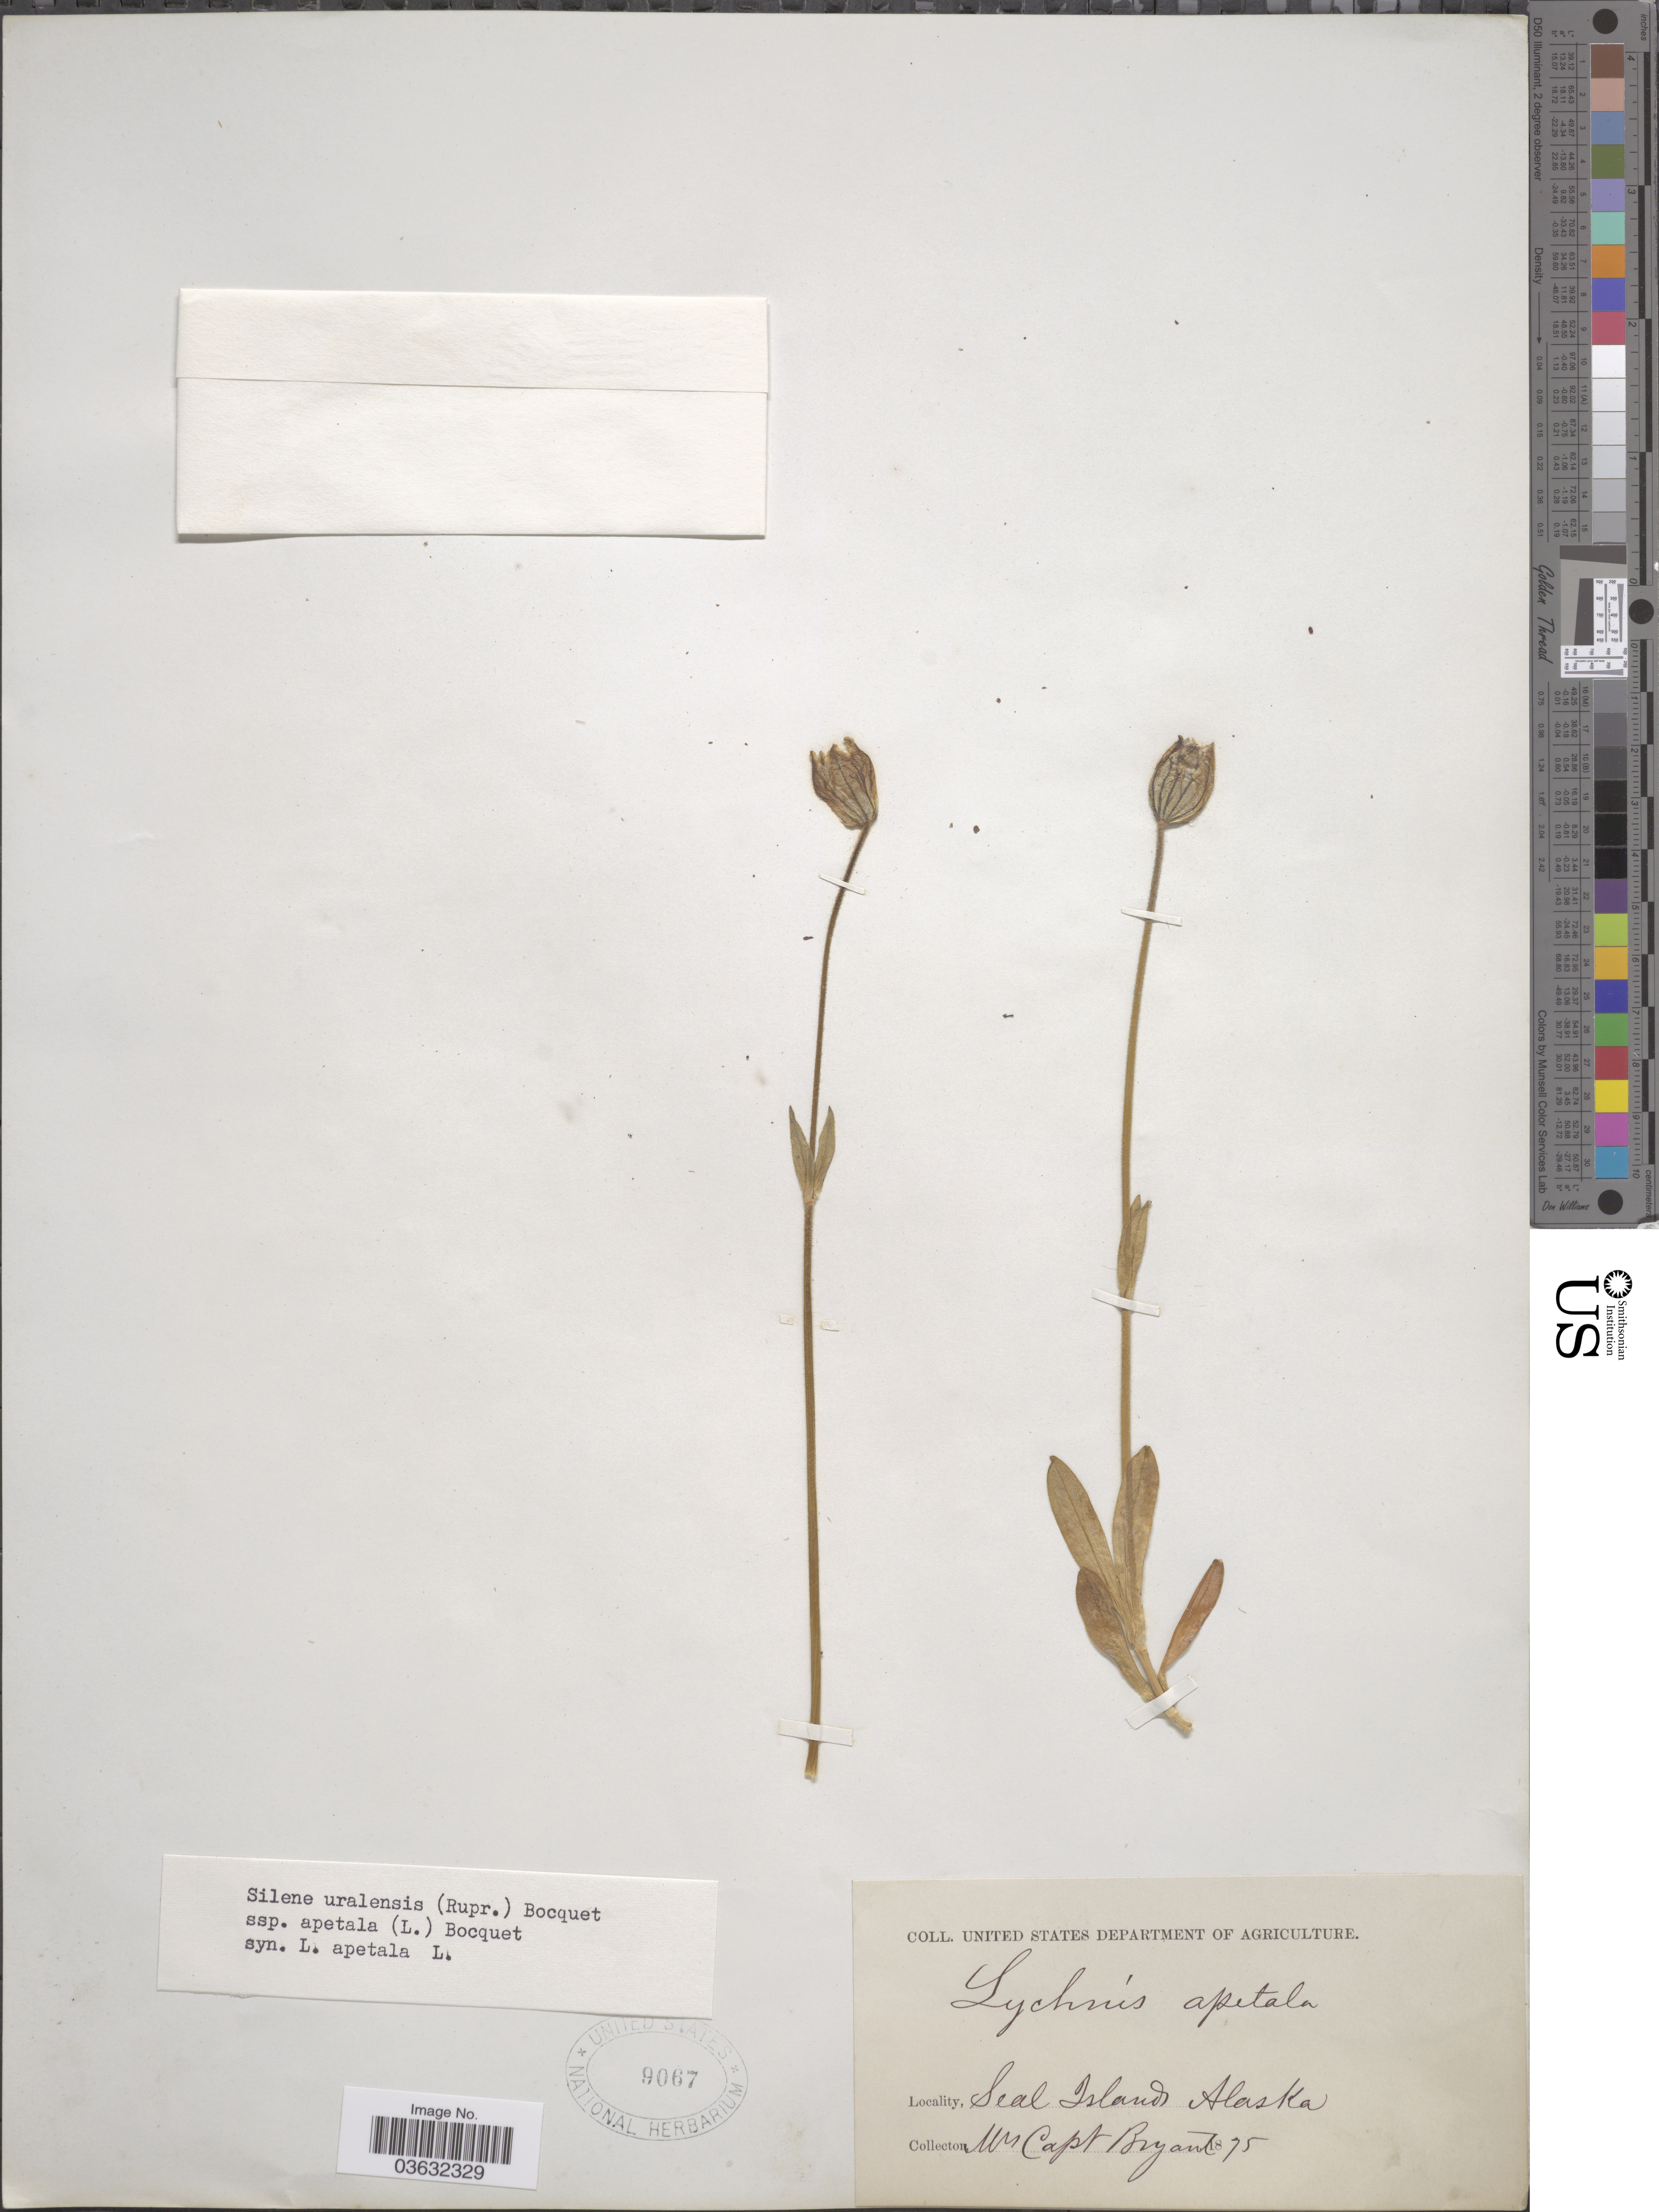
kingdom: Plantae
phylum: Tracheophyta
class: Magnoliopsida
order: Caryophyllales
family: Caryophyllaceae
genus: Silene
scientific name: Silene uralensis subsp. apetala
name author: (L.) Bocquet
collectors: C. Bryant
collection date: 1875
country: United States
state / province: Alaska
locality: Seal Islands.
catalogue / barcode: US 9067